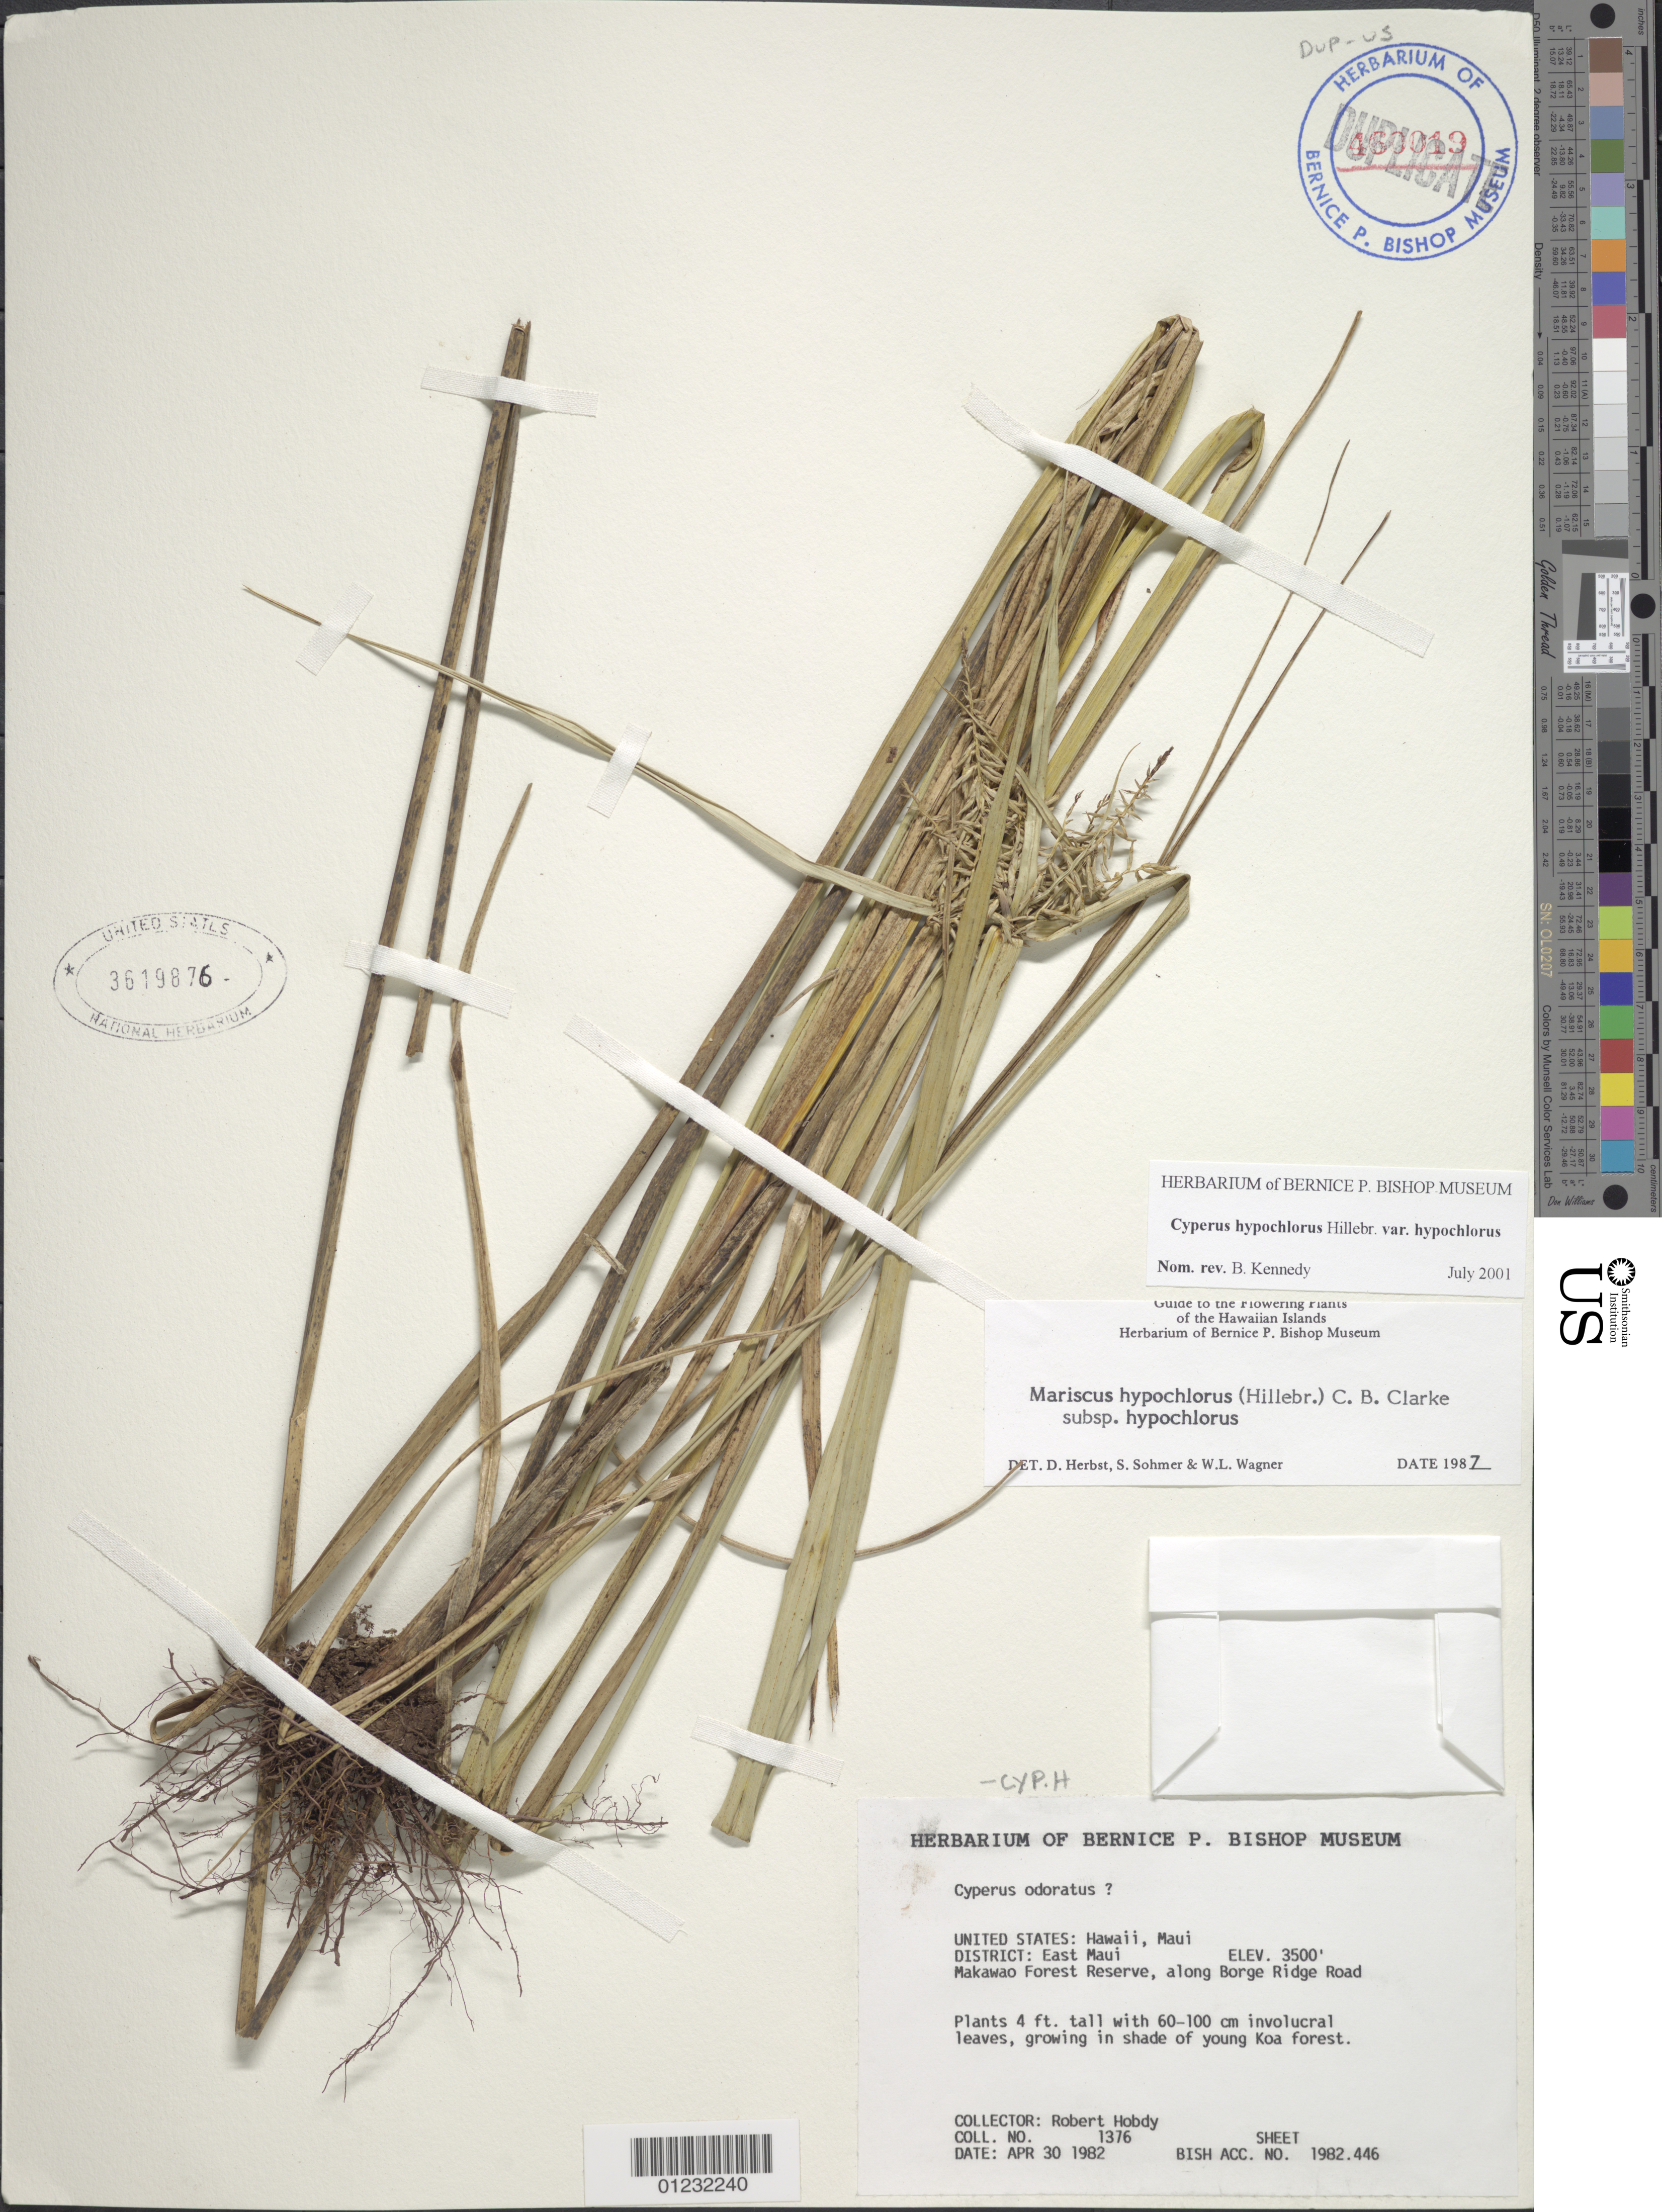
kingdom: Plantae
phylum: Tracheophyta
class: Liliopsida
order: Poales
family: Cyperaceae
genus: Cyperus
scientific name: Cyperus hypochlorus var. hypochlorus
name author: Hillebr.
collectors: R. Hobdy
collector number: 1376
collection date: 1982-04-30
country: United States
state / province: Hawaii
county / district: Maui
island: Maui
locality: East Maui, Makawo Forest Reserve, along Borge Ridge Road.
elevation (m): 1067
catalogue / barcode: US 3619876